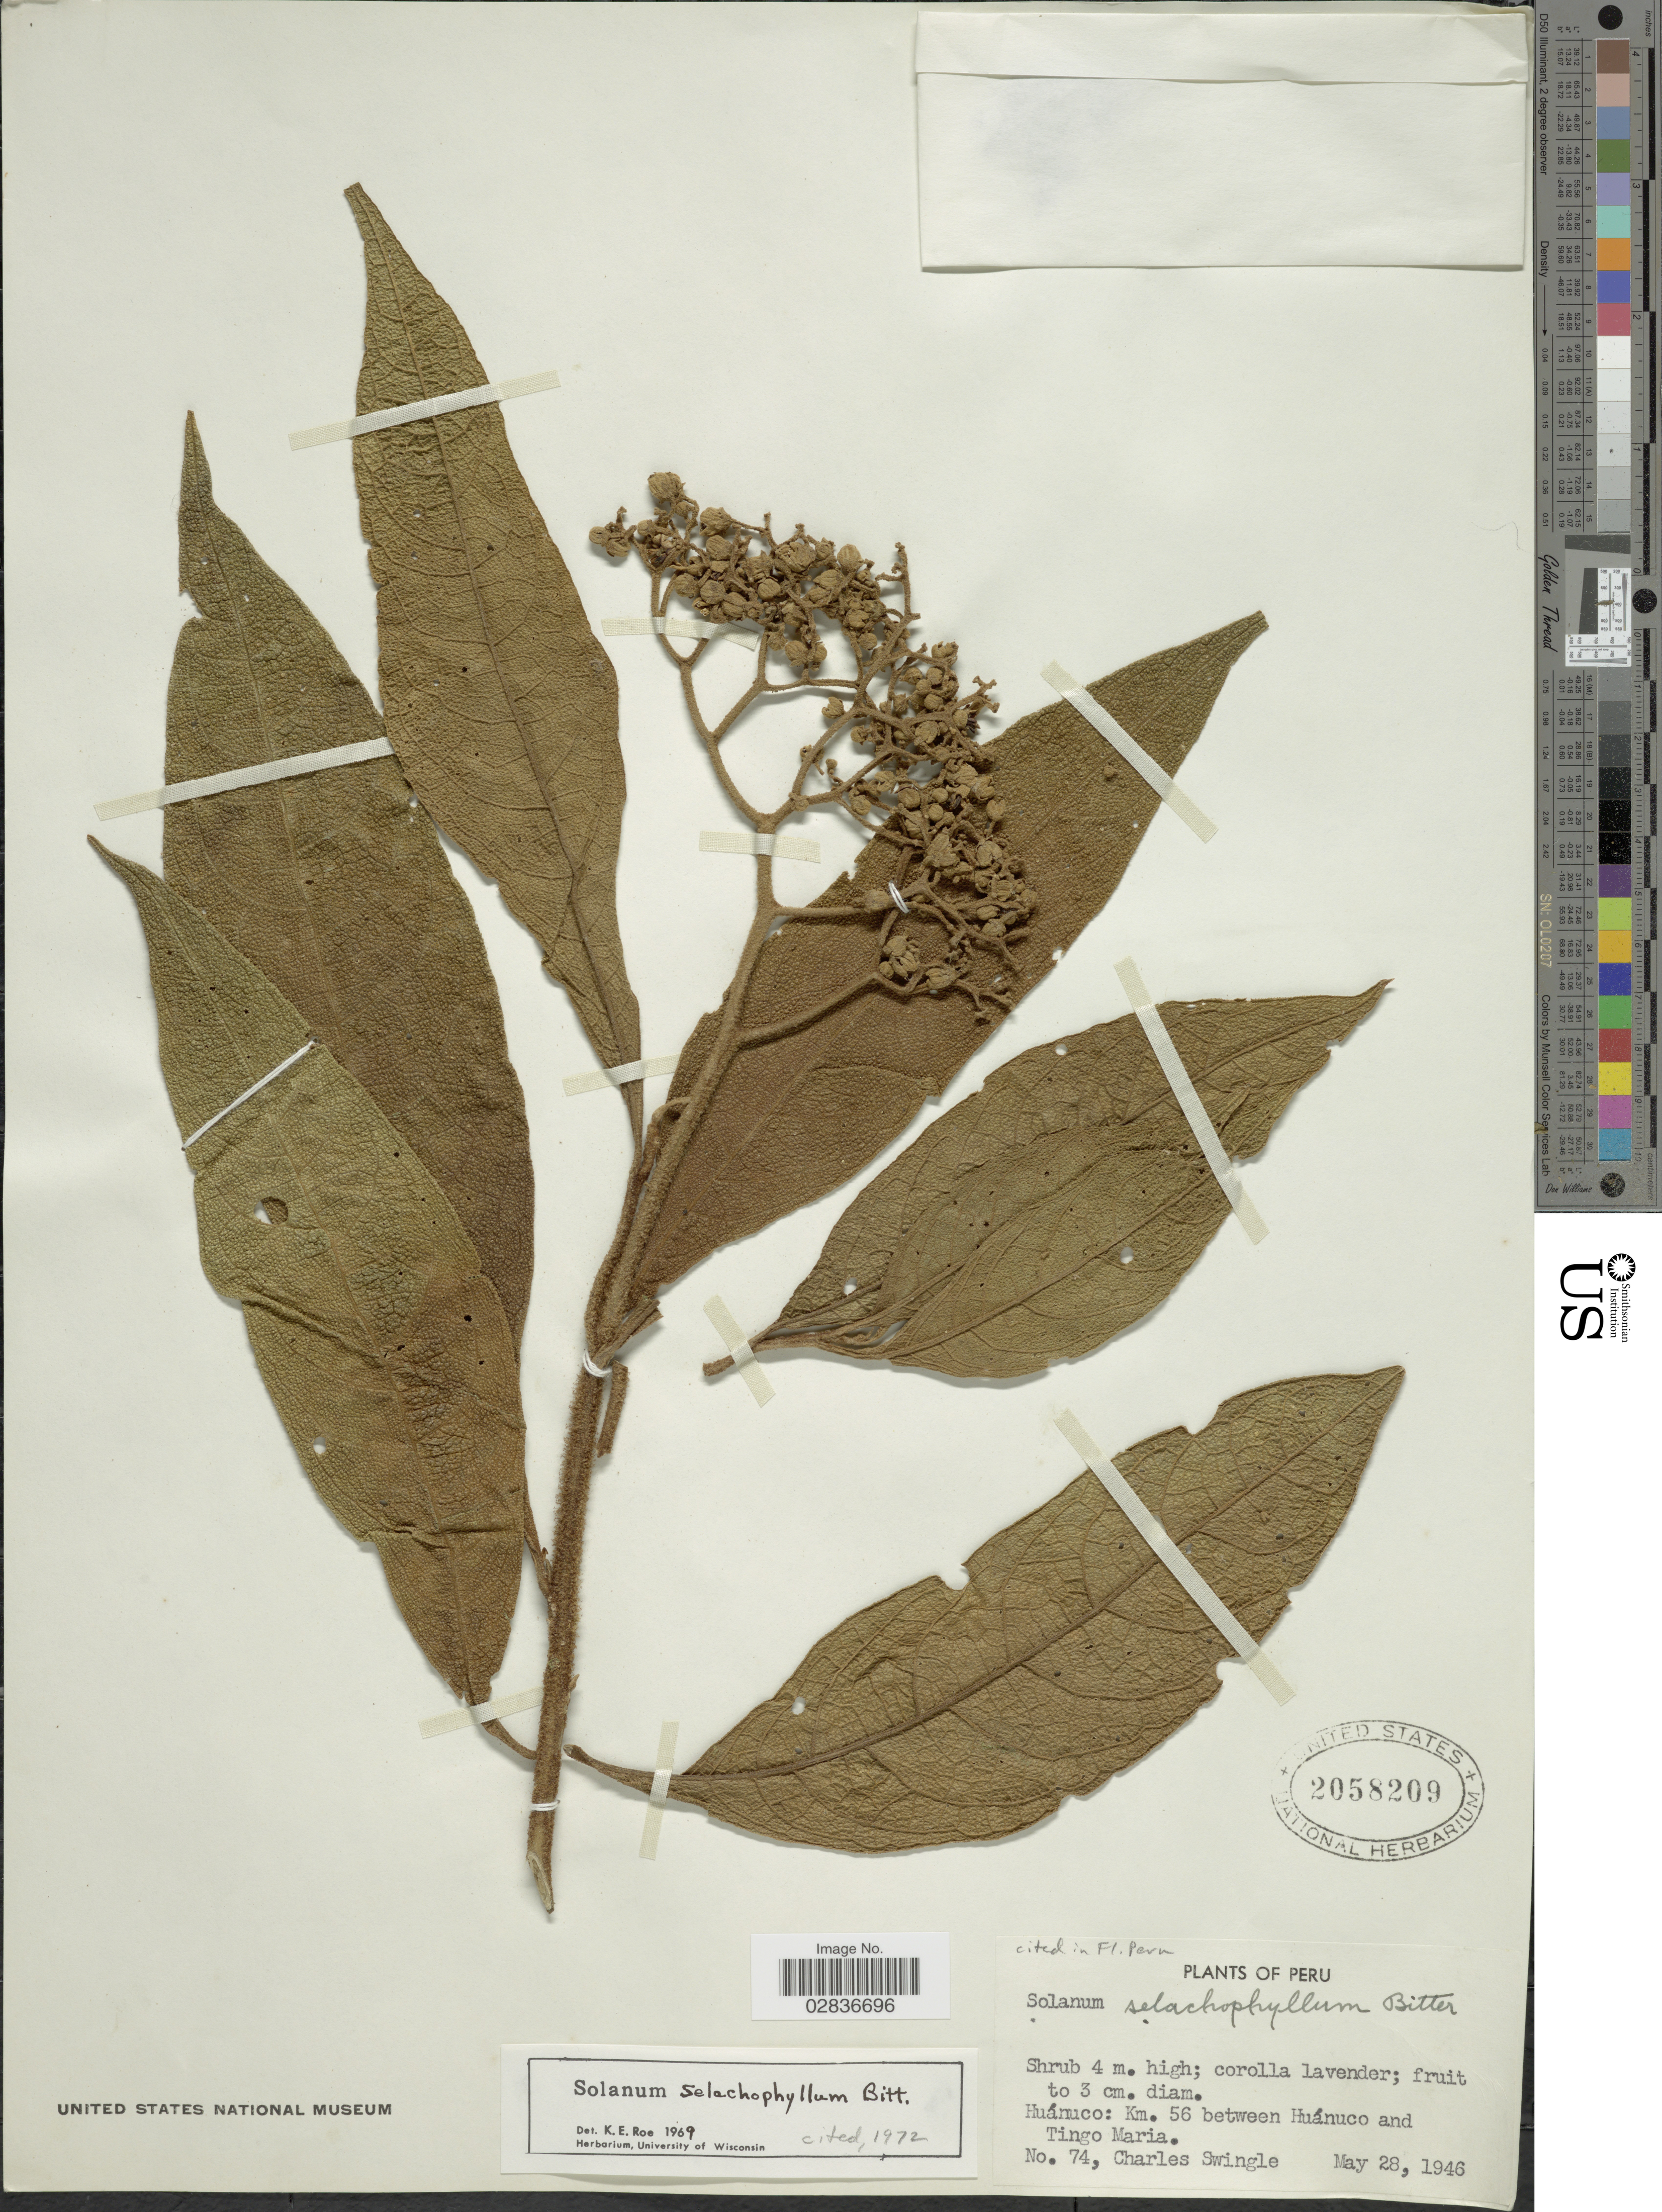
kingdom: Plantae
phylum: Tracheophyta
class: Magnoliopsida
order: Solanales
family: Solanaceae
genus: Solanum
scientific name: Solanum selachophyllum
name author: Bitter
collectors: C. Swingle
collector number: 74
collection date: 1946-05-28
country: Peru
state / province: Huánuco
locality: Huánuco: Km. 54 between Huánuco and Tingo Maria.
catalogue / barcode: US 2058209